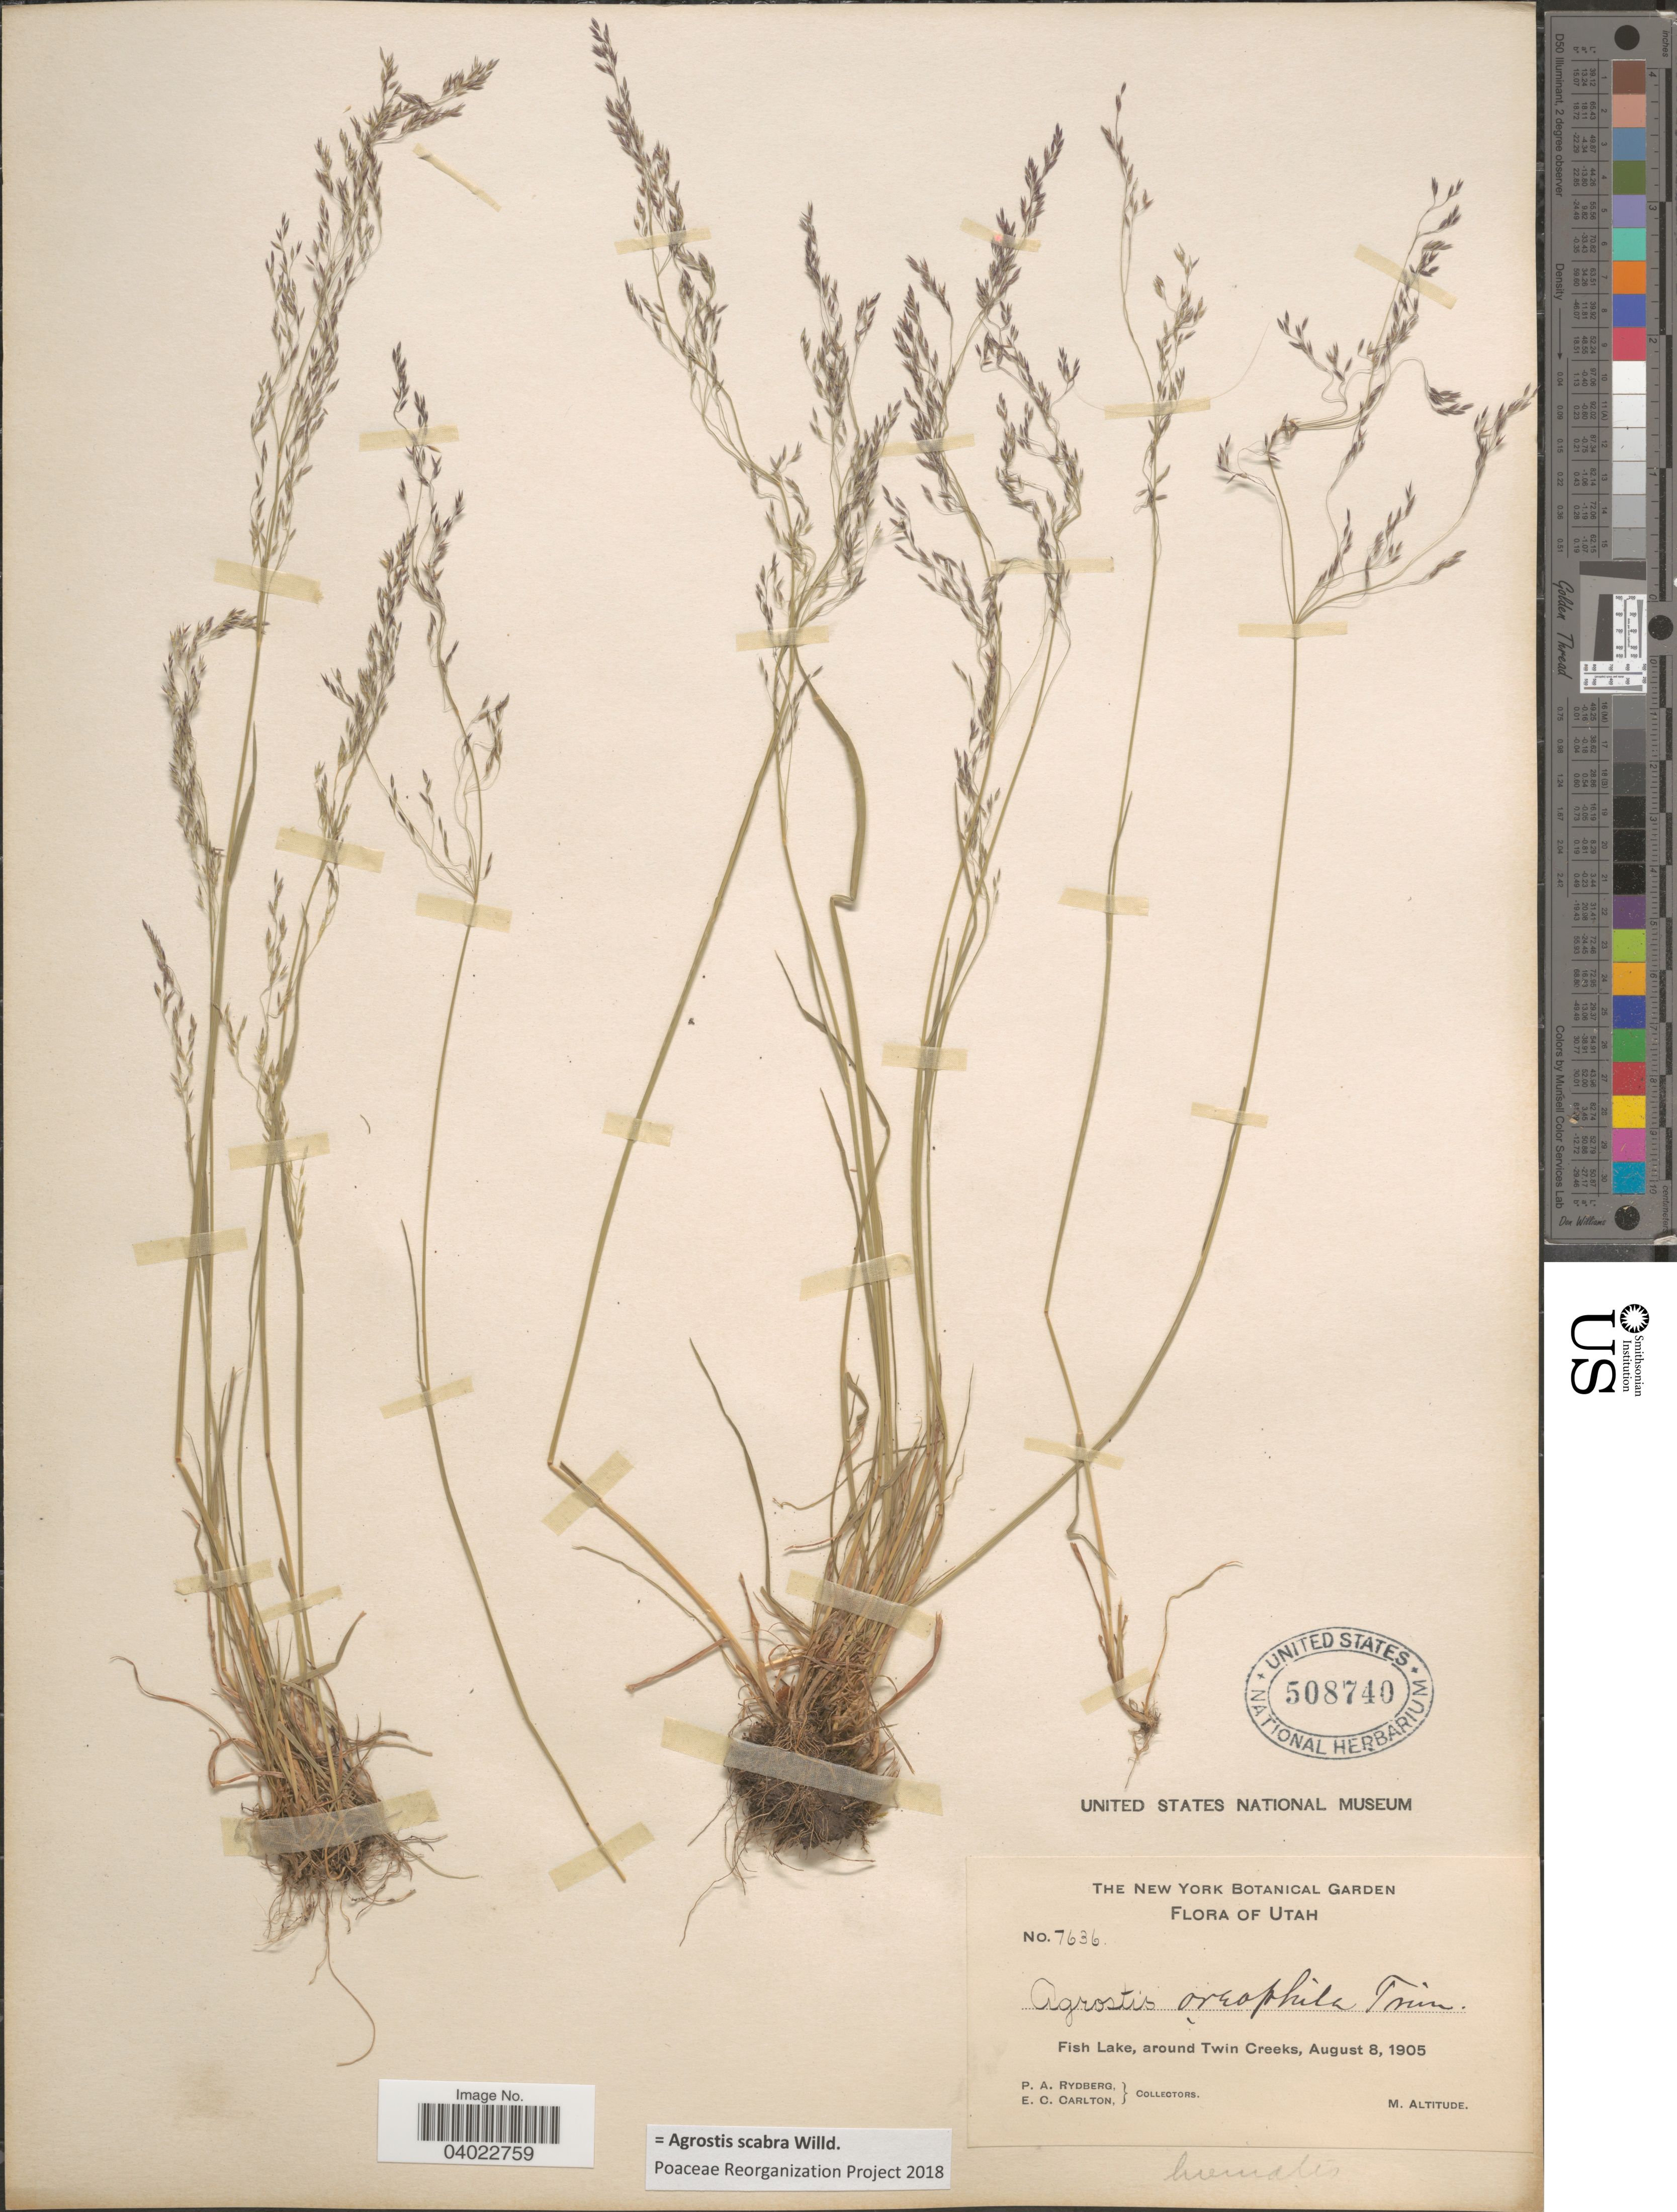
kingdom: Plantae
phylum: Tracheophyta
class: Liliopsida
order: Poales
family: Poaceae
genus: Agrostis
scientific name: Agrostis scabra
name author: Willd.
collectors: P. A. Rydberg & E. Carlton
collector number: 7636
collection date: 1905-08-08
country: United States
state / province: Utah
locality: Fish Lake, around Twin Creeks.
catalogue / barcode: US 508740